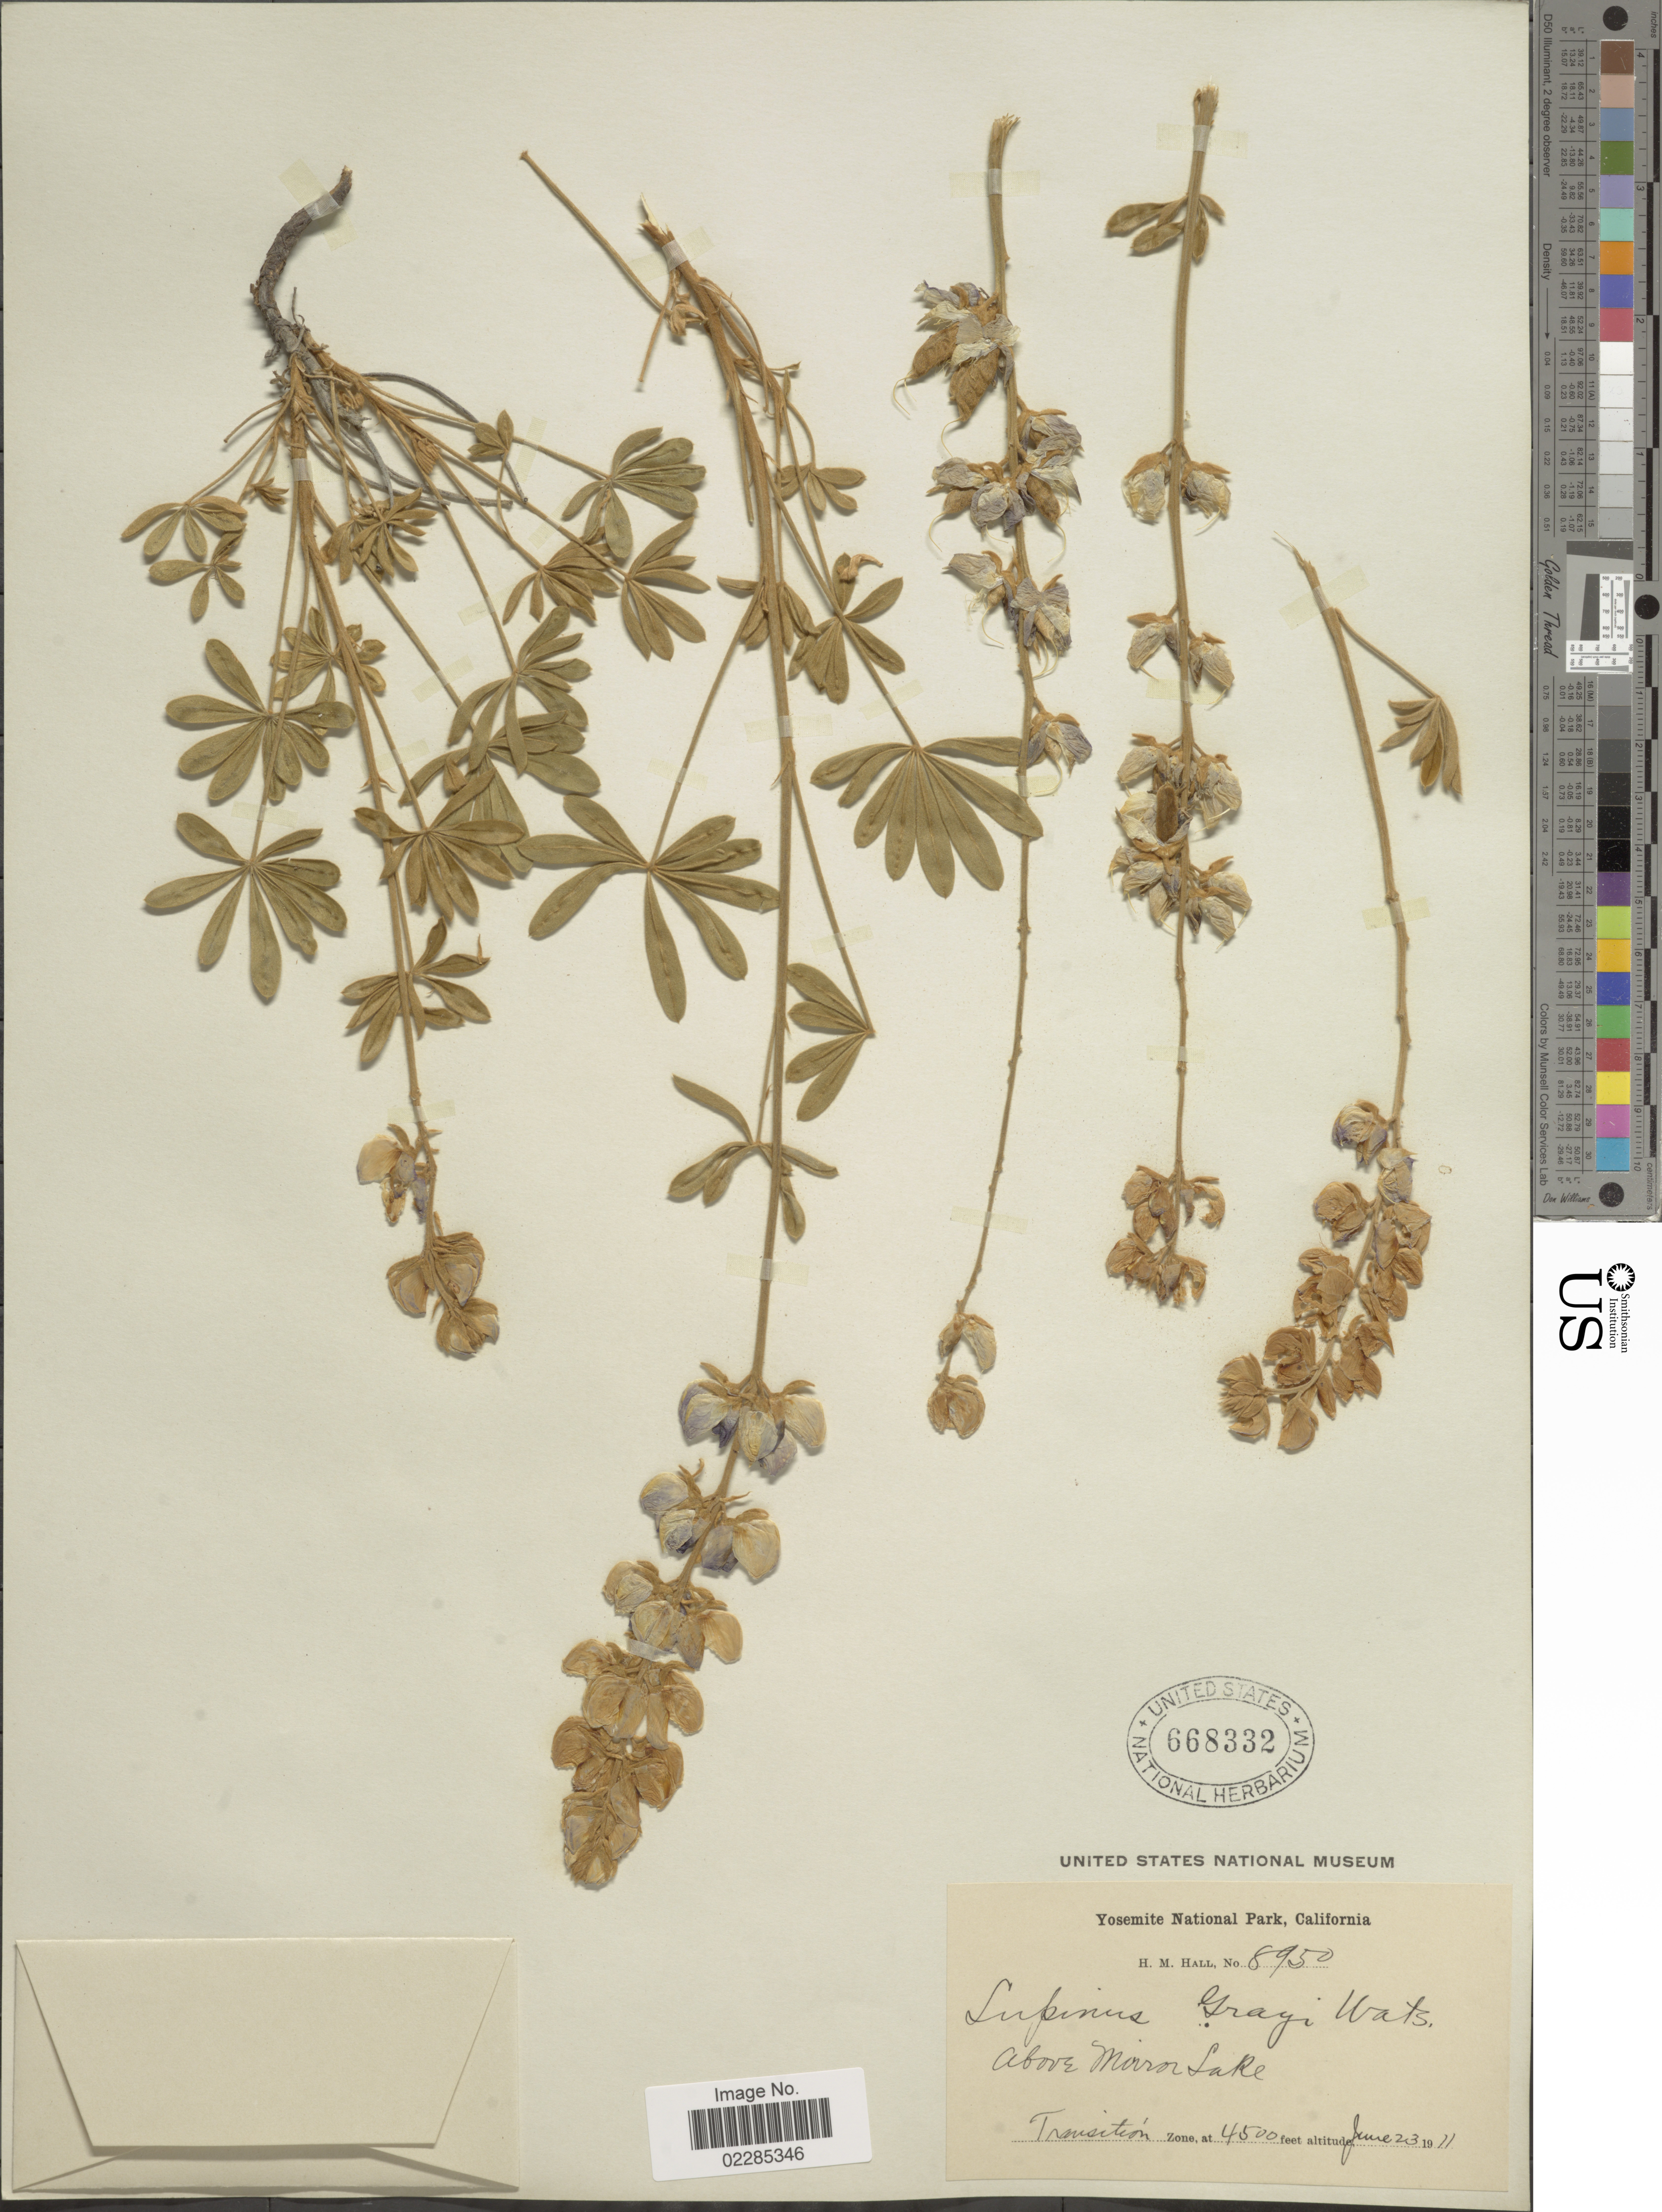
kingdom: Plantae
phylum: Tracheophyta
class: Magnoliopsida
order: Fabales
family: Fabaceae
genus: Lupinus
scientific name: Lupinus grayi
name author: S. Watson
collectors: H. M. Hall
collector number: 8950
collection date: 1911-06-23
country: United States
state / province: California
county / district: Mariposa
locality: Yosemite National Park, Above Mirror Lake, Transition Zone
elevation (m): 1372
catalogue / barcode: US 668332